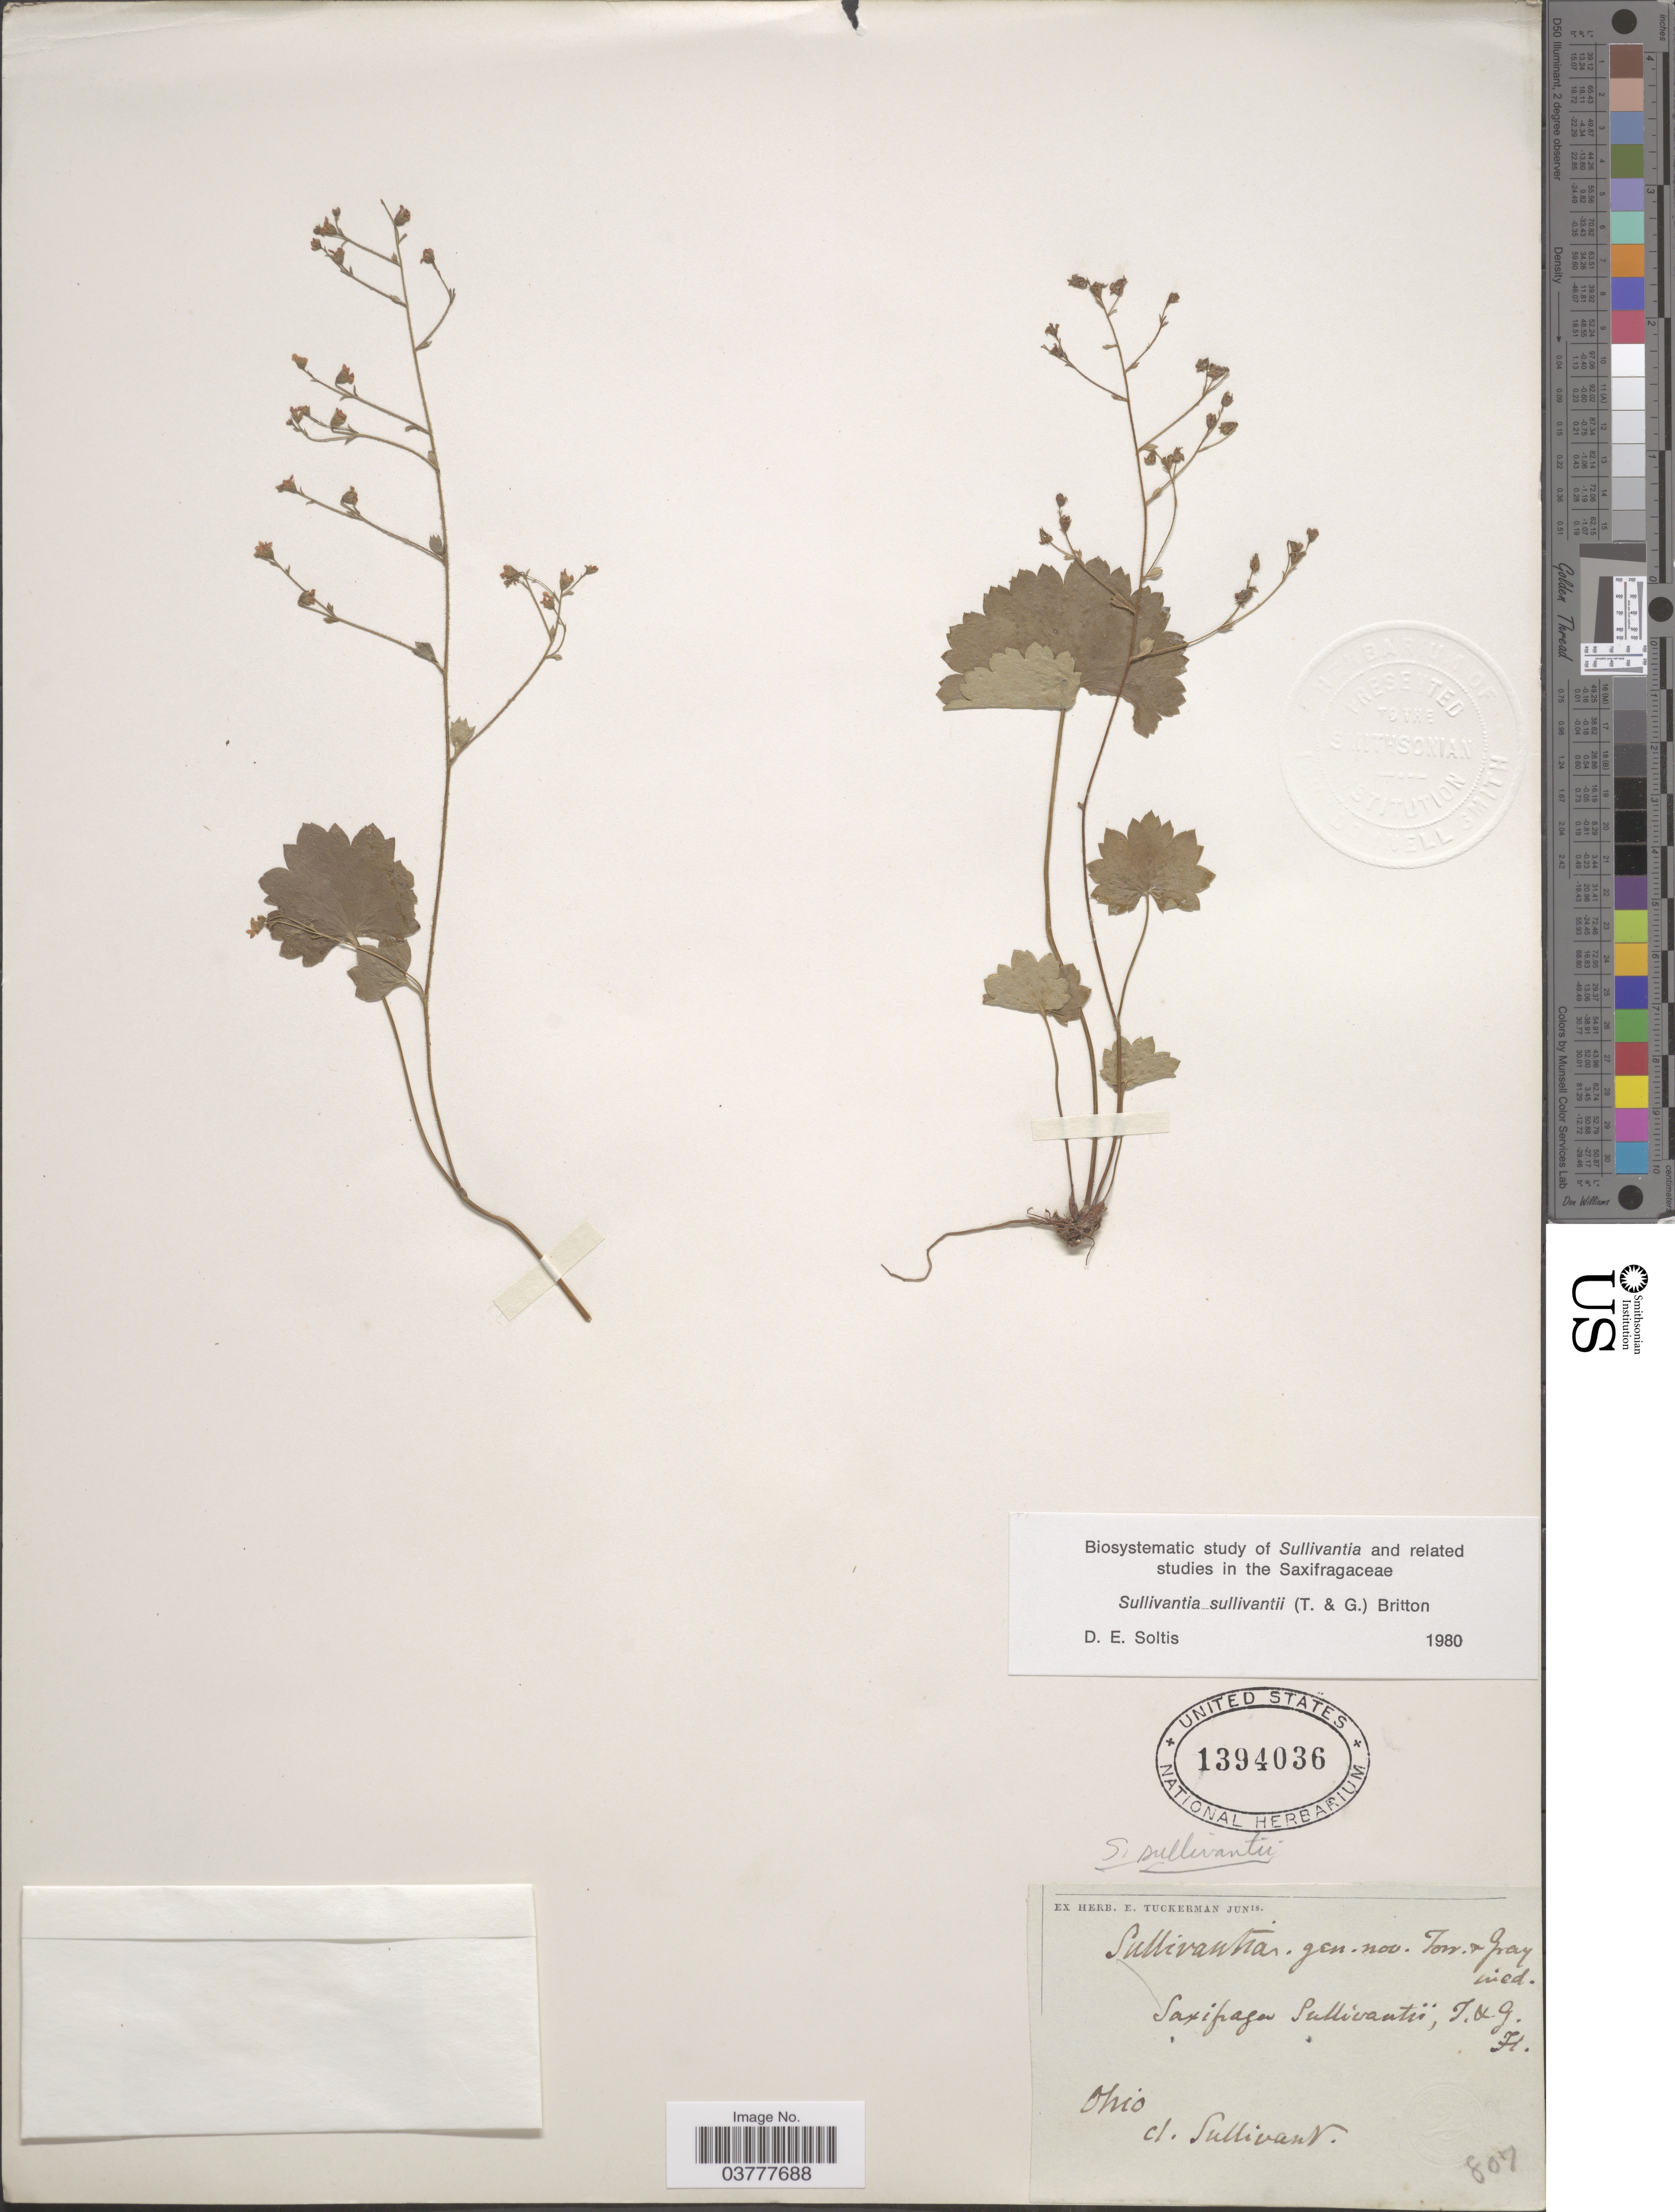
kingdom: Plantae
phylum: Tracheophyta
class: Magnoliopsida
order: Saxifragales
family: Saxifragaceae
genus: Sullivantia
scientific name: Sullivantia sullivantii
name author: (Torr. & A. Gray) Britton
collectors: Sullivant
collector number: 807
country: United States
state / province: Ohio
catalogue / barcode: US 1394036